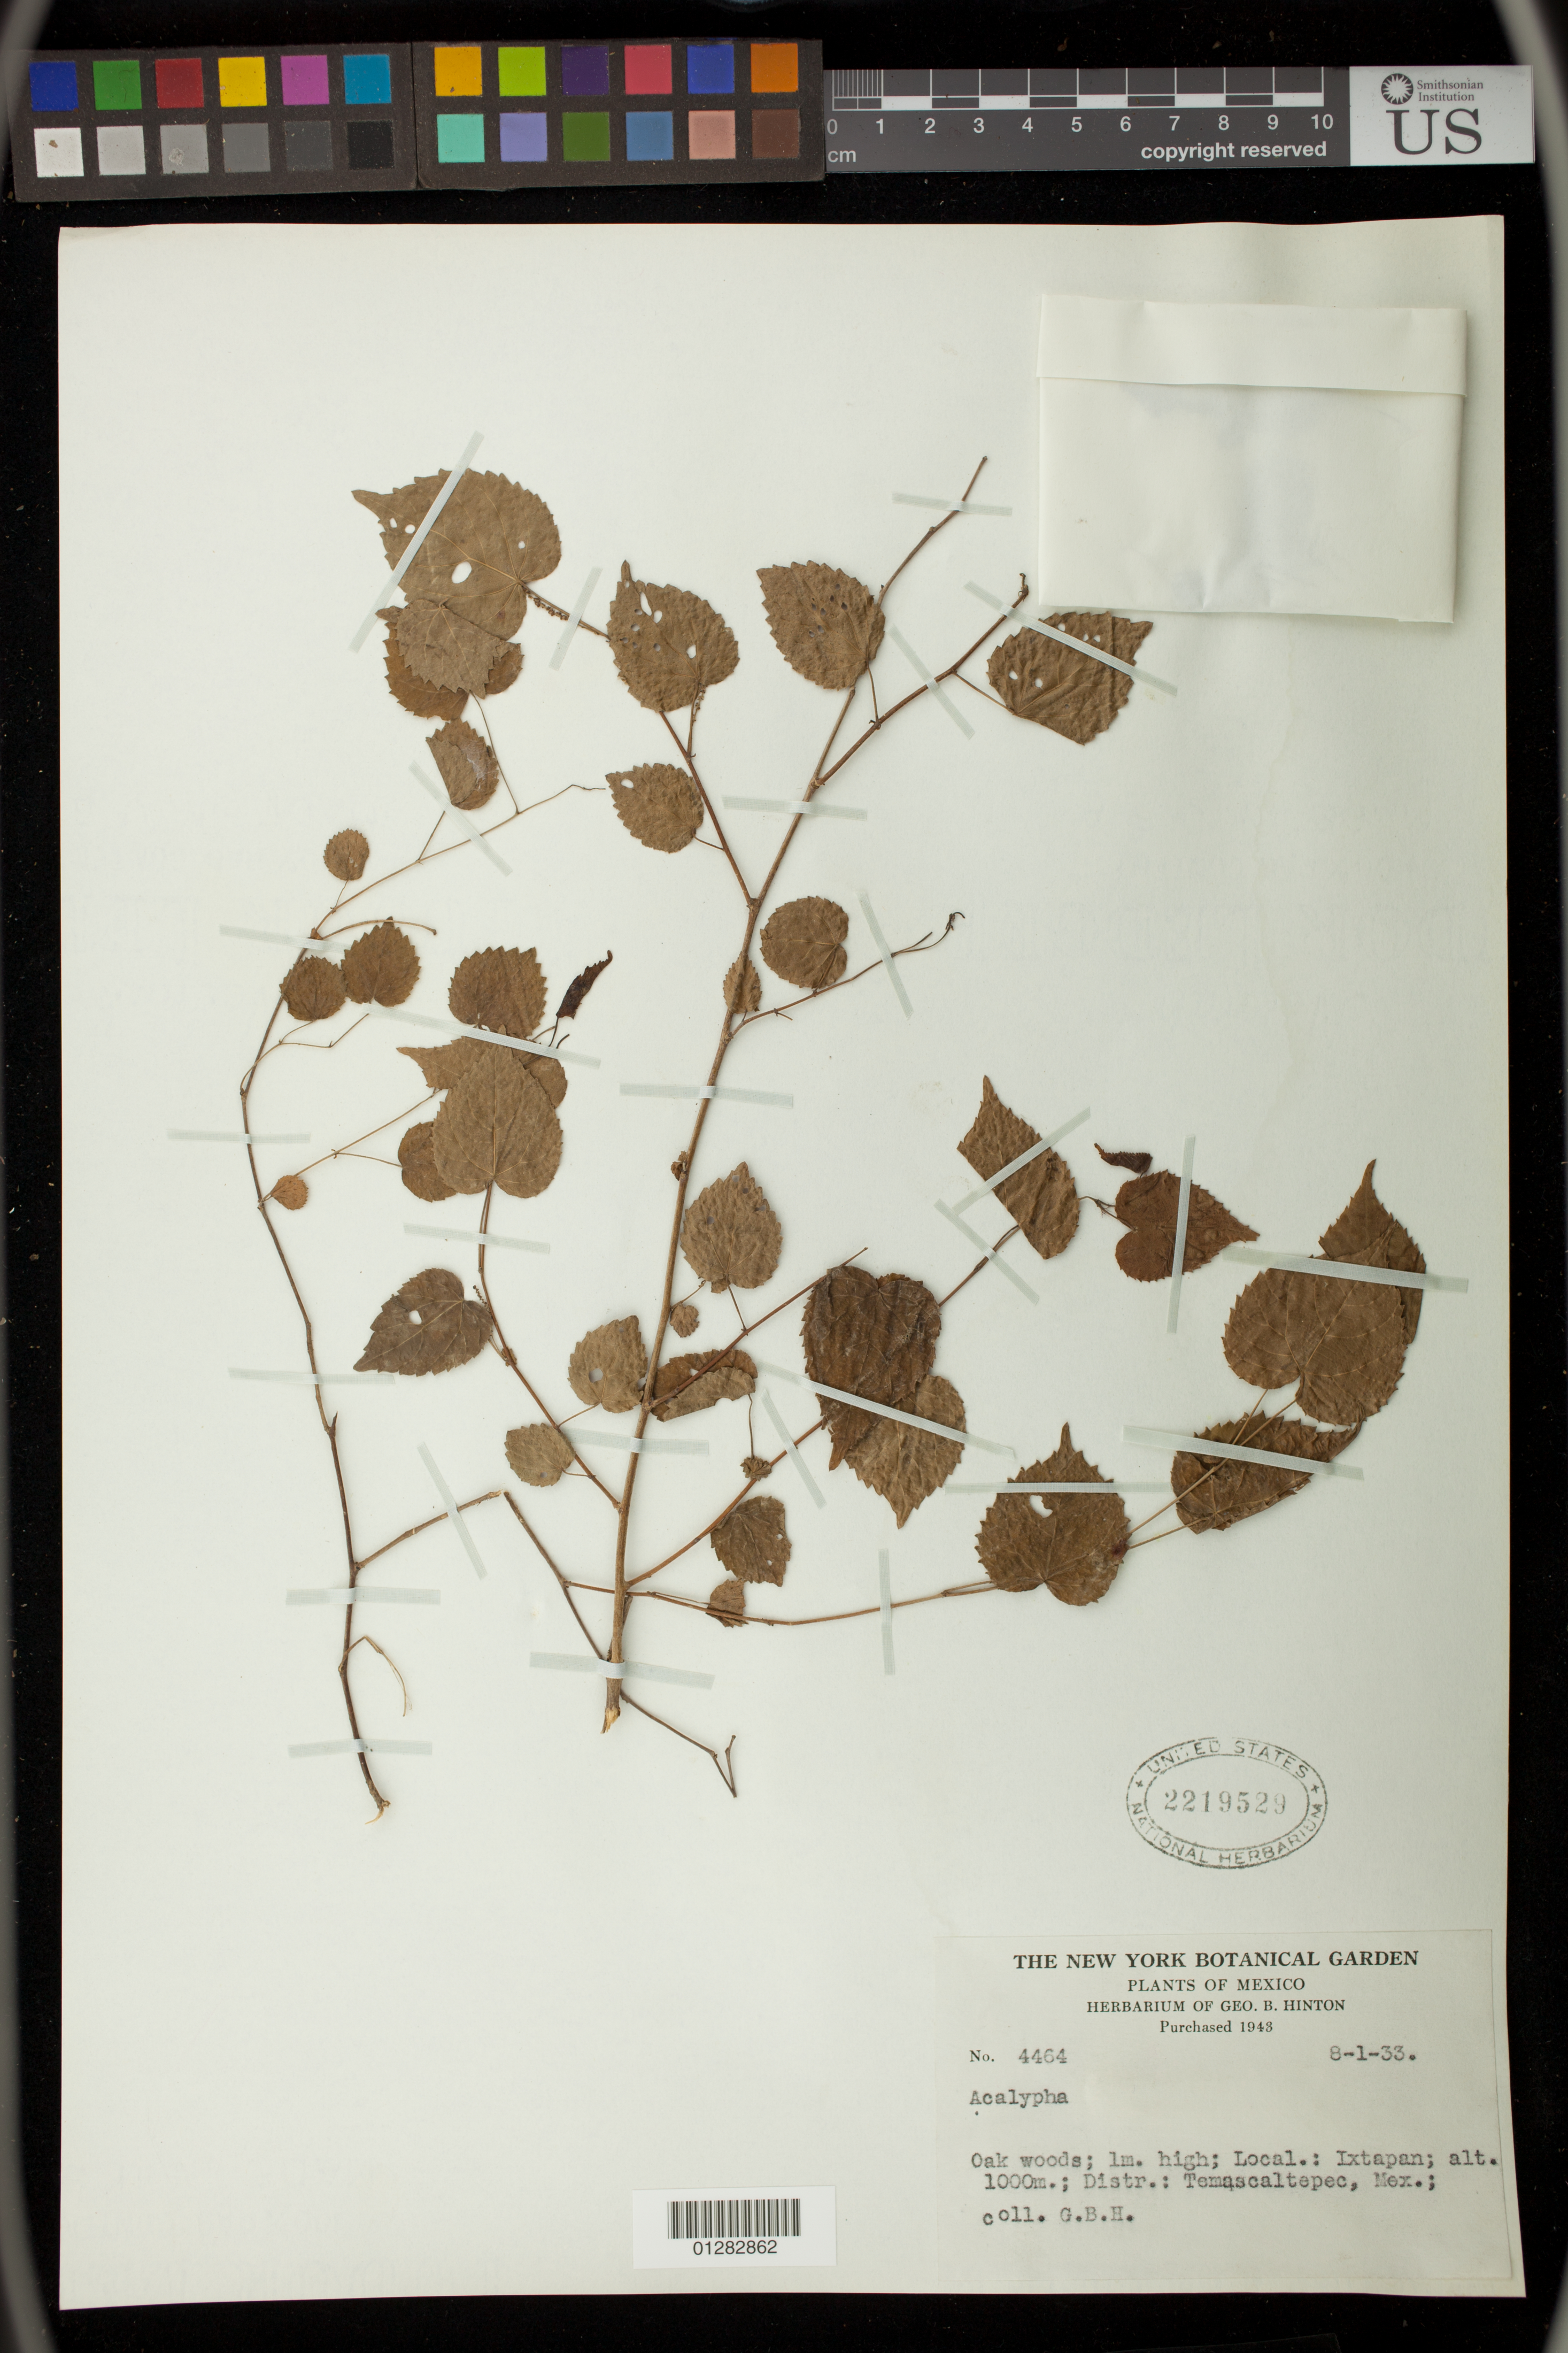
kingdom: Plantae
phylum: Tracheophyta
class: Magnoliopsida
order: Malpighiales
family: Euphorbiaceae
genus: Acalypha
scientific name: Acalypha sp.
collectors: G. B. Hinton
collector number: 4464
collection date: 1933-08-01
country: Mexico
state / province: Mexico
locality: Ixtapan, Distr. Temascaltepec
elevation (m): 305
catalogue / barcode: US 2219529